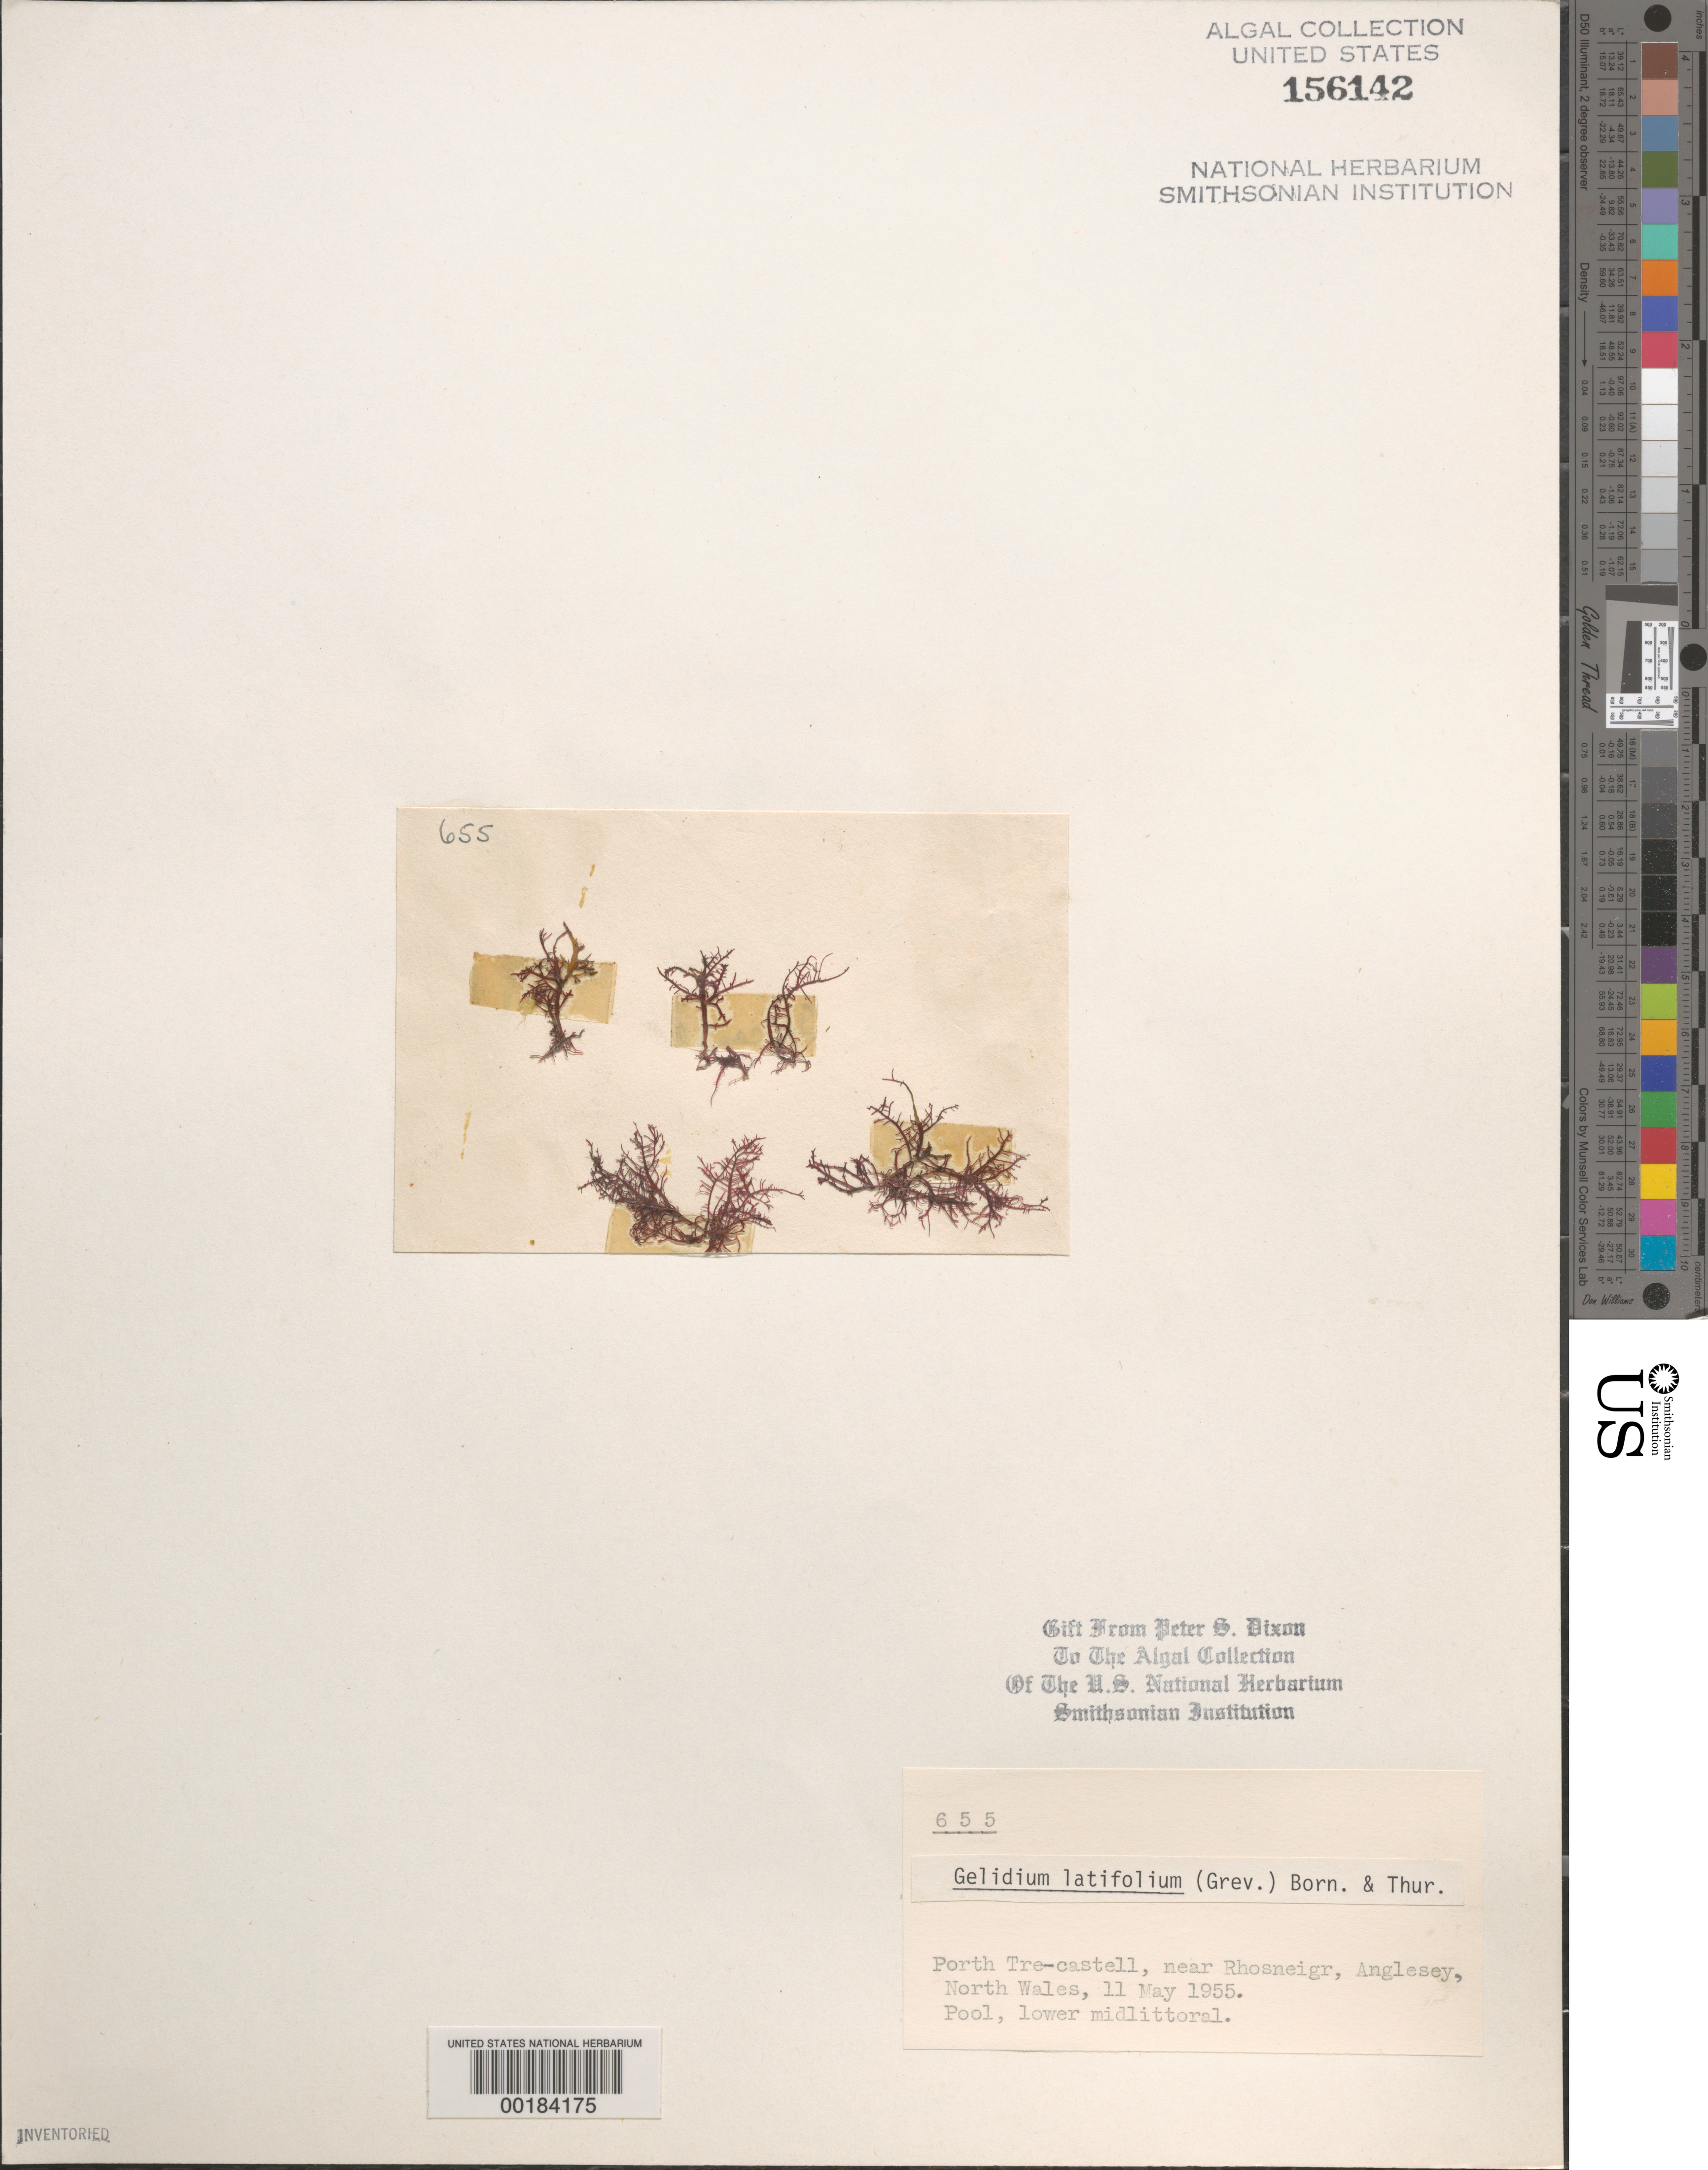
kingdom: Plantae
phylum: Rhodophyta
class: Florideophyceae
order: Gelidiales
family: Gelidiaceae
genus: Gelidium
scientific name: Gelidium spinosum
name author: (S.G. Gmel.) P.C. Silva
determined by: Algae name updating Project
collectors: P. S. Dixon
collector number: PSD 655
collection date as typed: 11 May 1955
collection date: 1955-05-11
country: United Kingdom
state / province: Wales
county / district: Gwynedd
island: Anglesey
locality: Porth-Tre-castell, near Rhosneigr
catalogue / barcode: US 156142